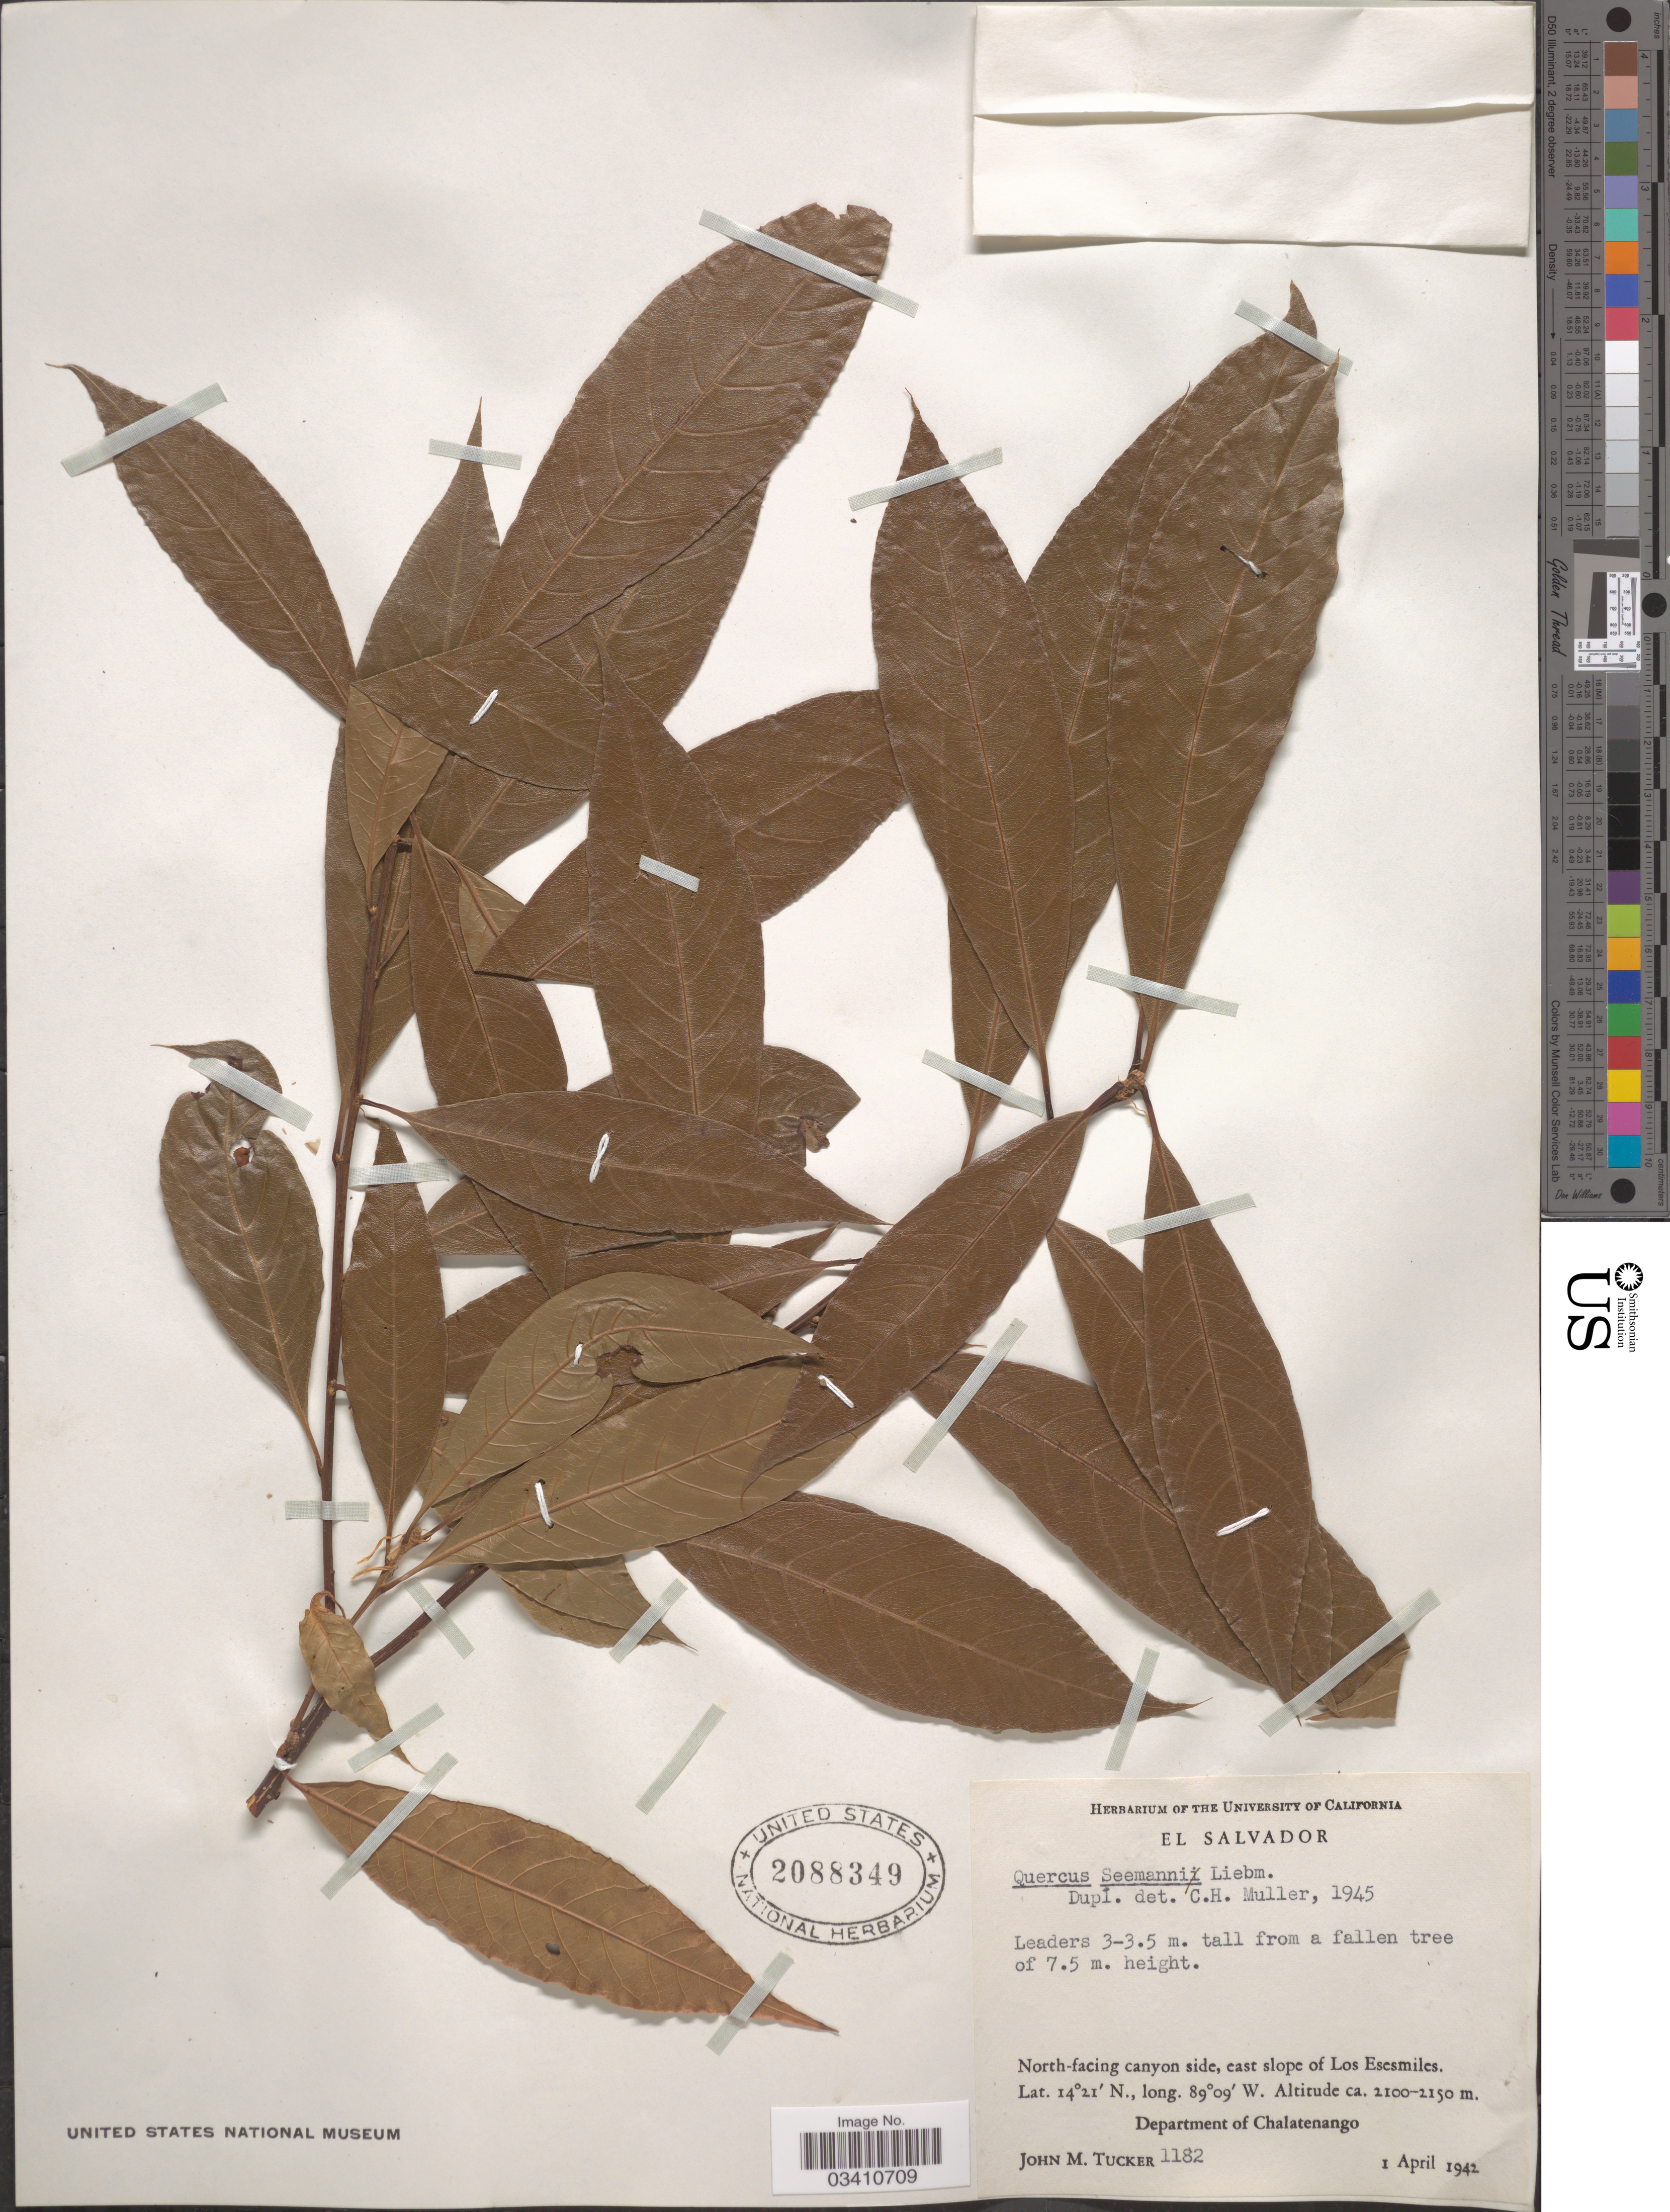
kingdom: Plantae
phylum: Tracheophyta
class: Magnoliopsida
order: Fagales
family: Fagaceae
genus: Quercus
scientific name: Quercus seemannii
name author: Liebm.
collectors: J. M. Tucker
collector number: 1182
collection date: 1942-04-01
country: El Salvador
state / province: Chalatenango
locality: North-facing canyon side, east slope of Los Esesmiles. Department of Chalatenango.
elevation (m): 2100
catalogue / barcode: US 2088349